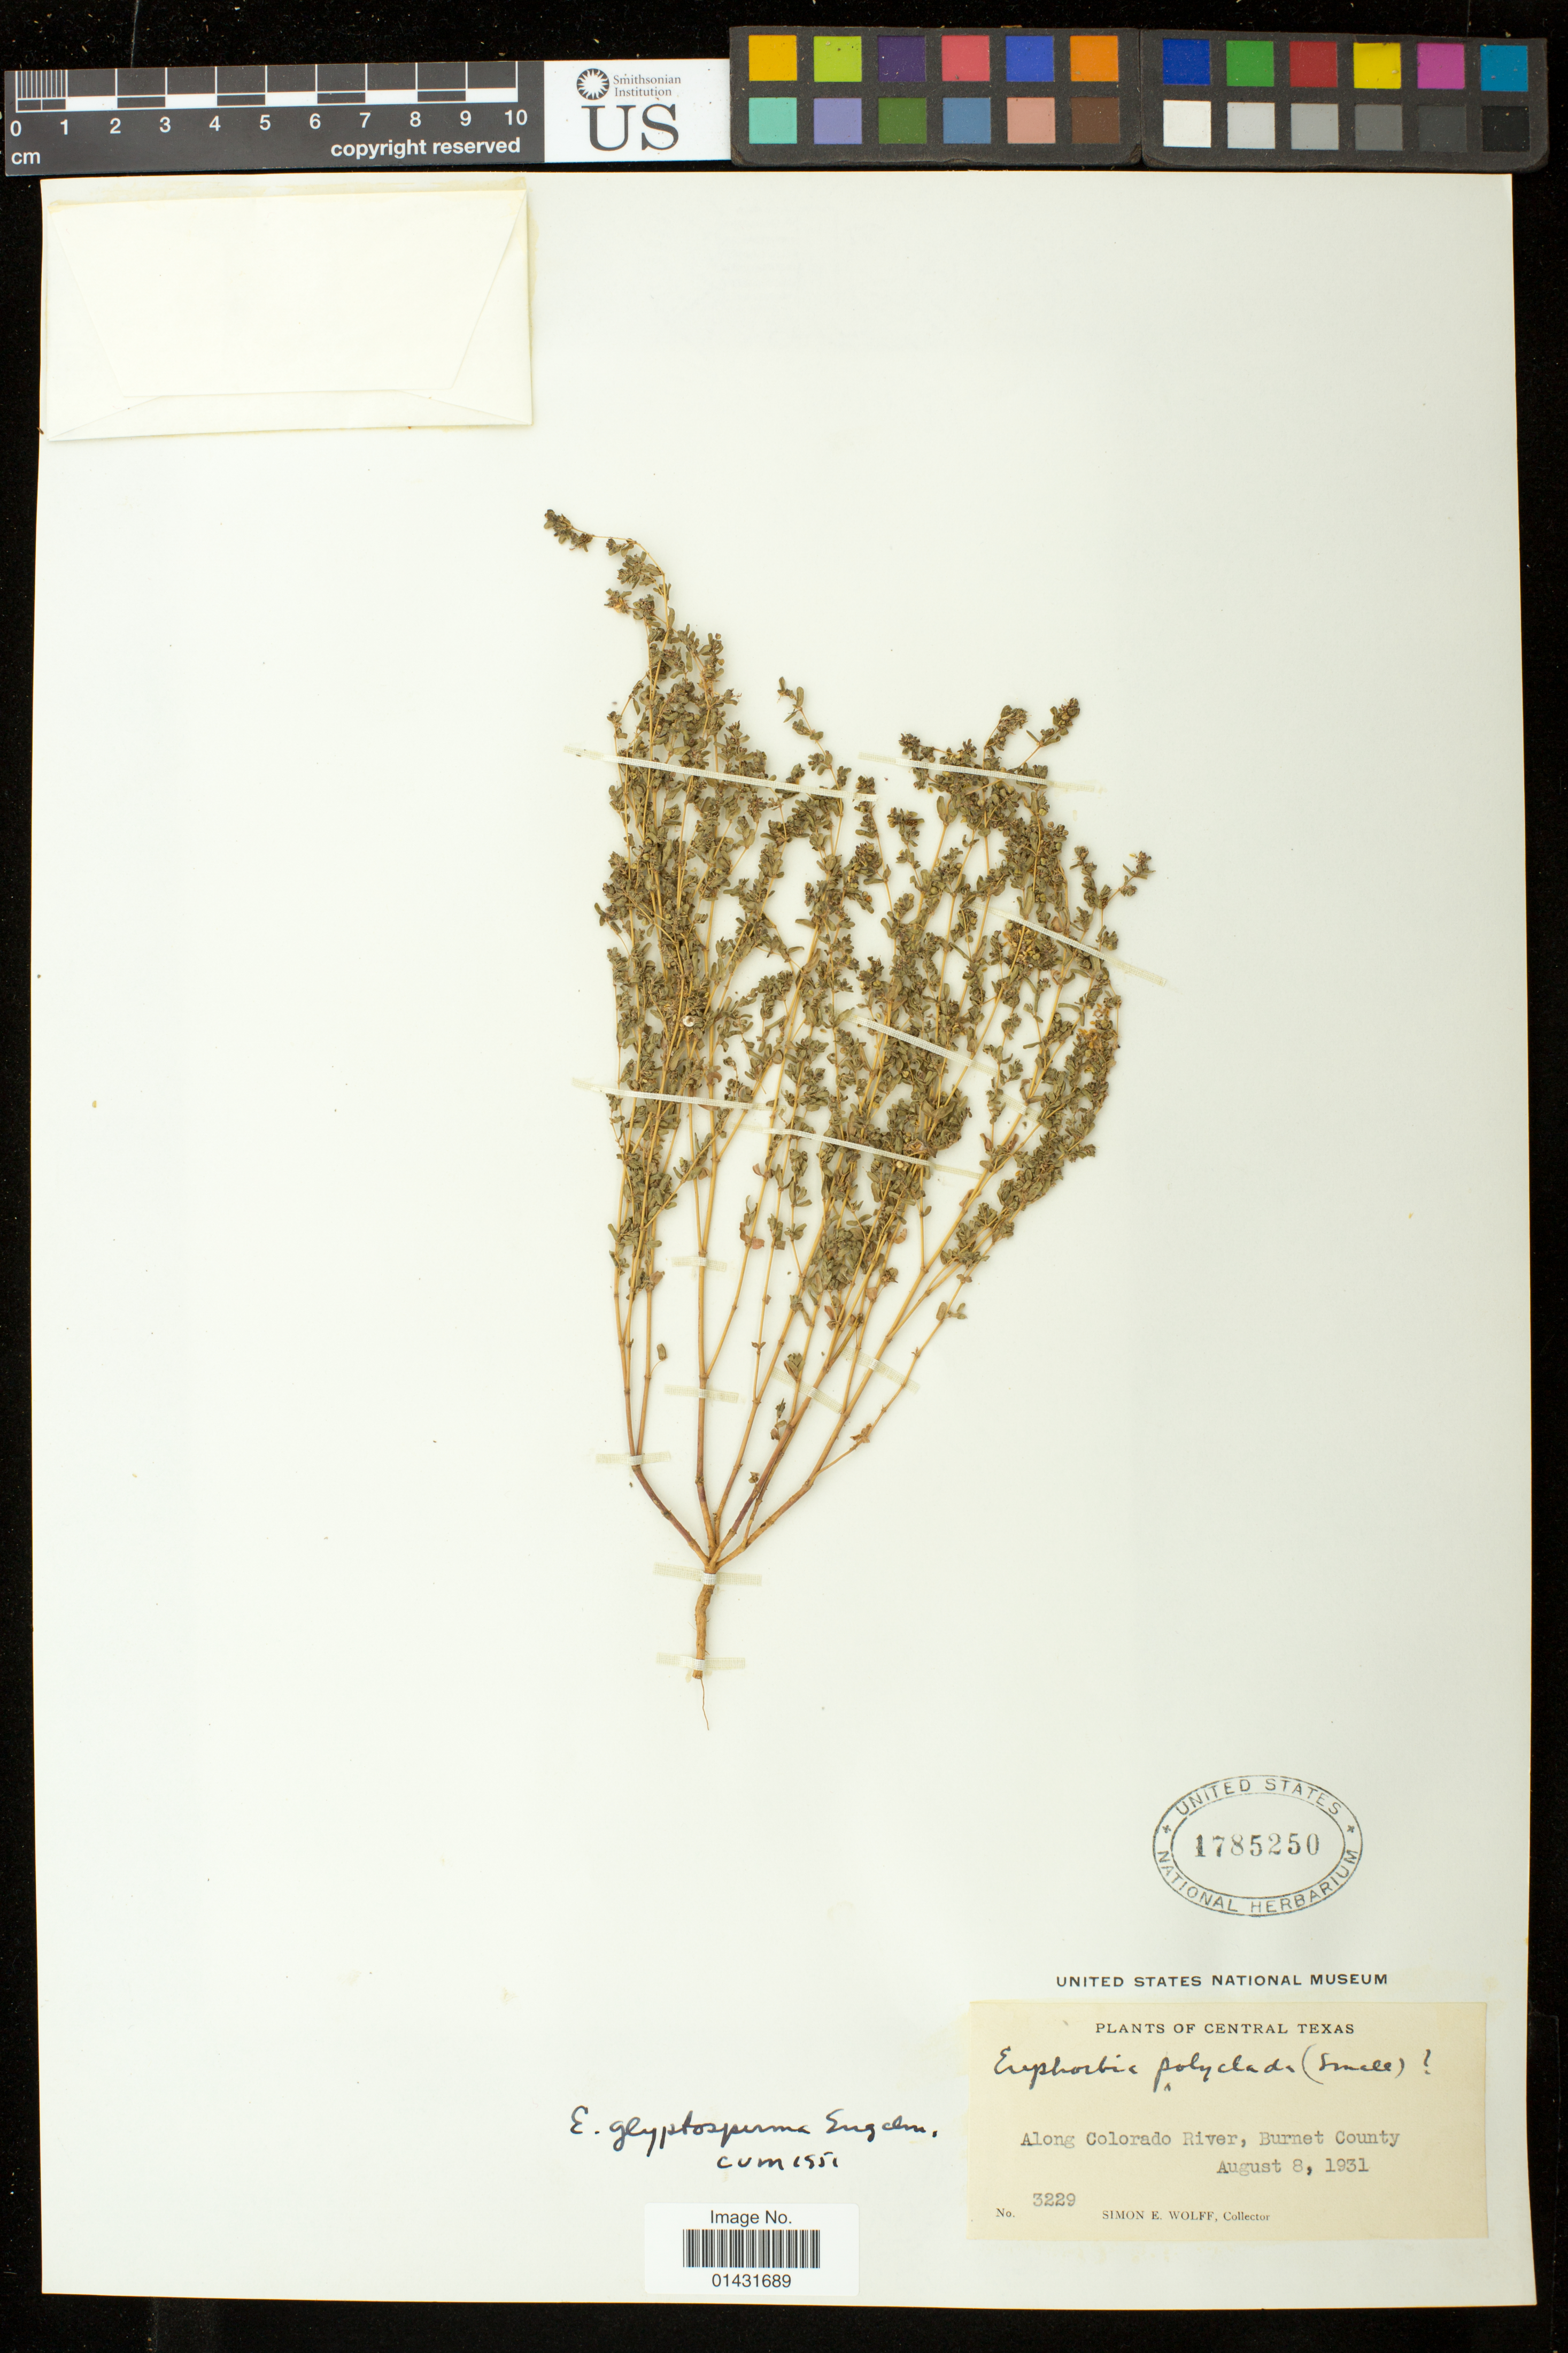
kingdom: Plantae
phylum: Tracheophyta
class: Magnoliopsida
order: Malpighiales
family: Euphorbiaceae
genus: Euphorbia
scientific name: Euphorbia glyptosperma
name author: Engelm.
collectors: S. E. Wolff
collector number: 3229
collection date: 1931-08-08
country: United States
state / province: Texas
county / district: Burnet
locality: Along Colorado River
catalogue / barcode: US 1785250